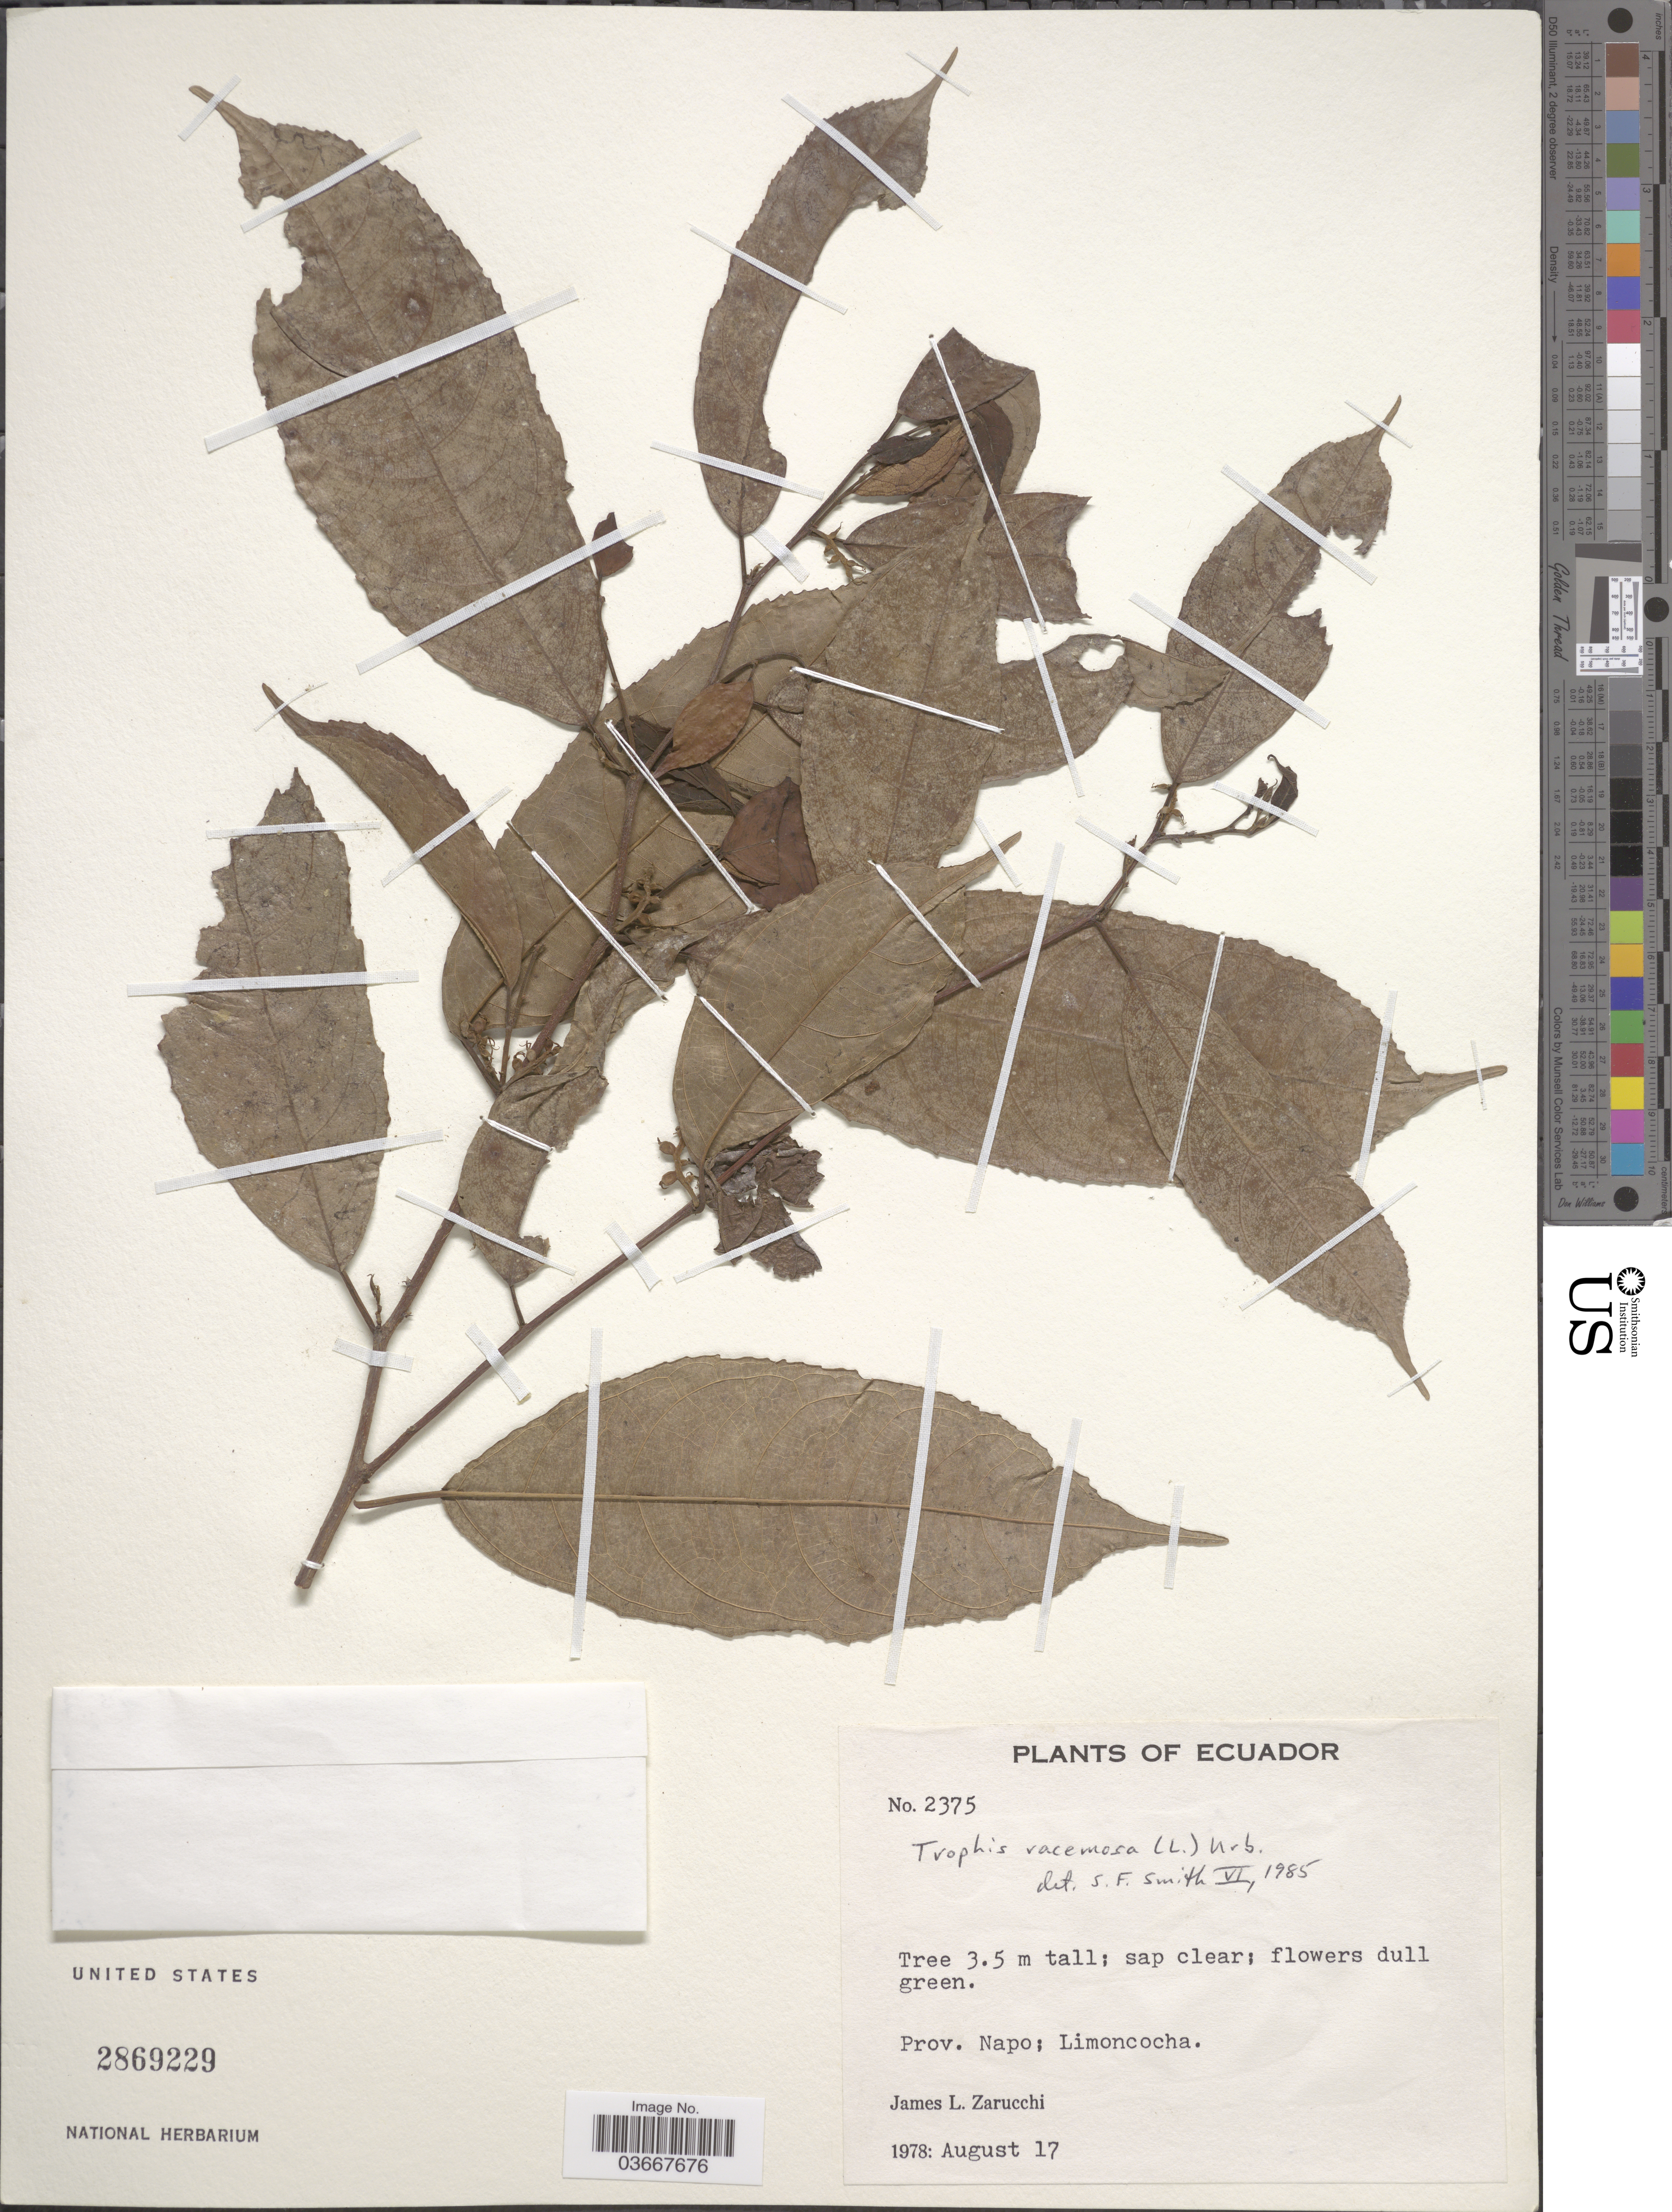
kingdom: Plantae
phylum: Tracheophyta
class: Magnoliopsida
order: Rosales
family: Moraceae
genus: Trophis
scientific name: Trophis racemosa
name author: (L.) Urb.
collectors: J. L. Zarucchi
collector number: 2375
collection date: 1978-08-17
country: Ecuador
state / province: Napo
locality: Prov. Napo; Limoncocha.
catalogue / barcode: US 2869229